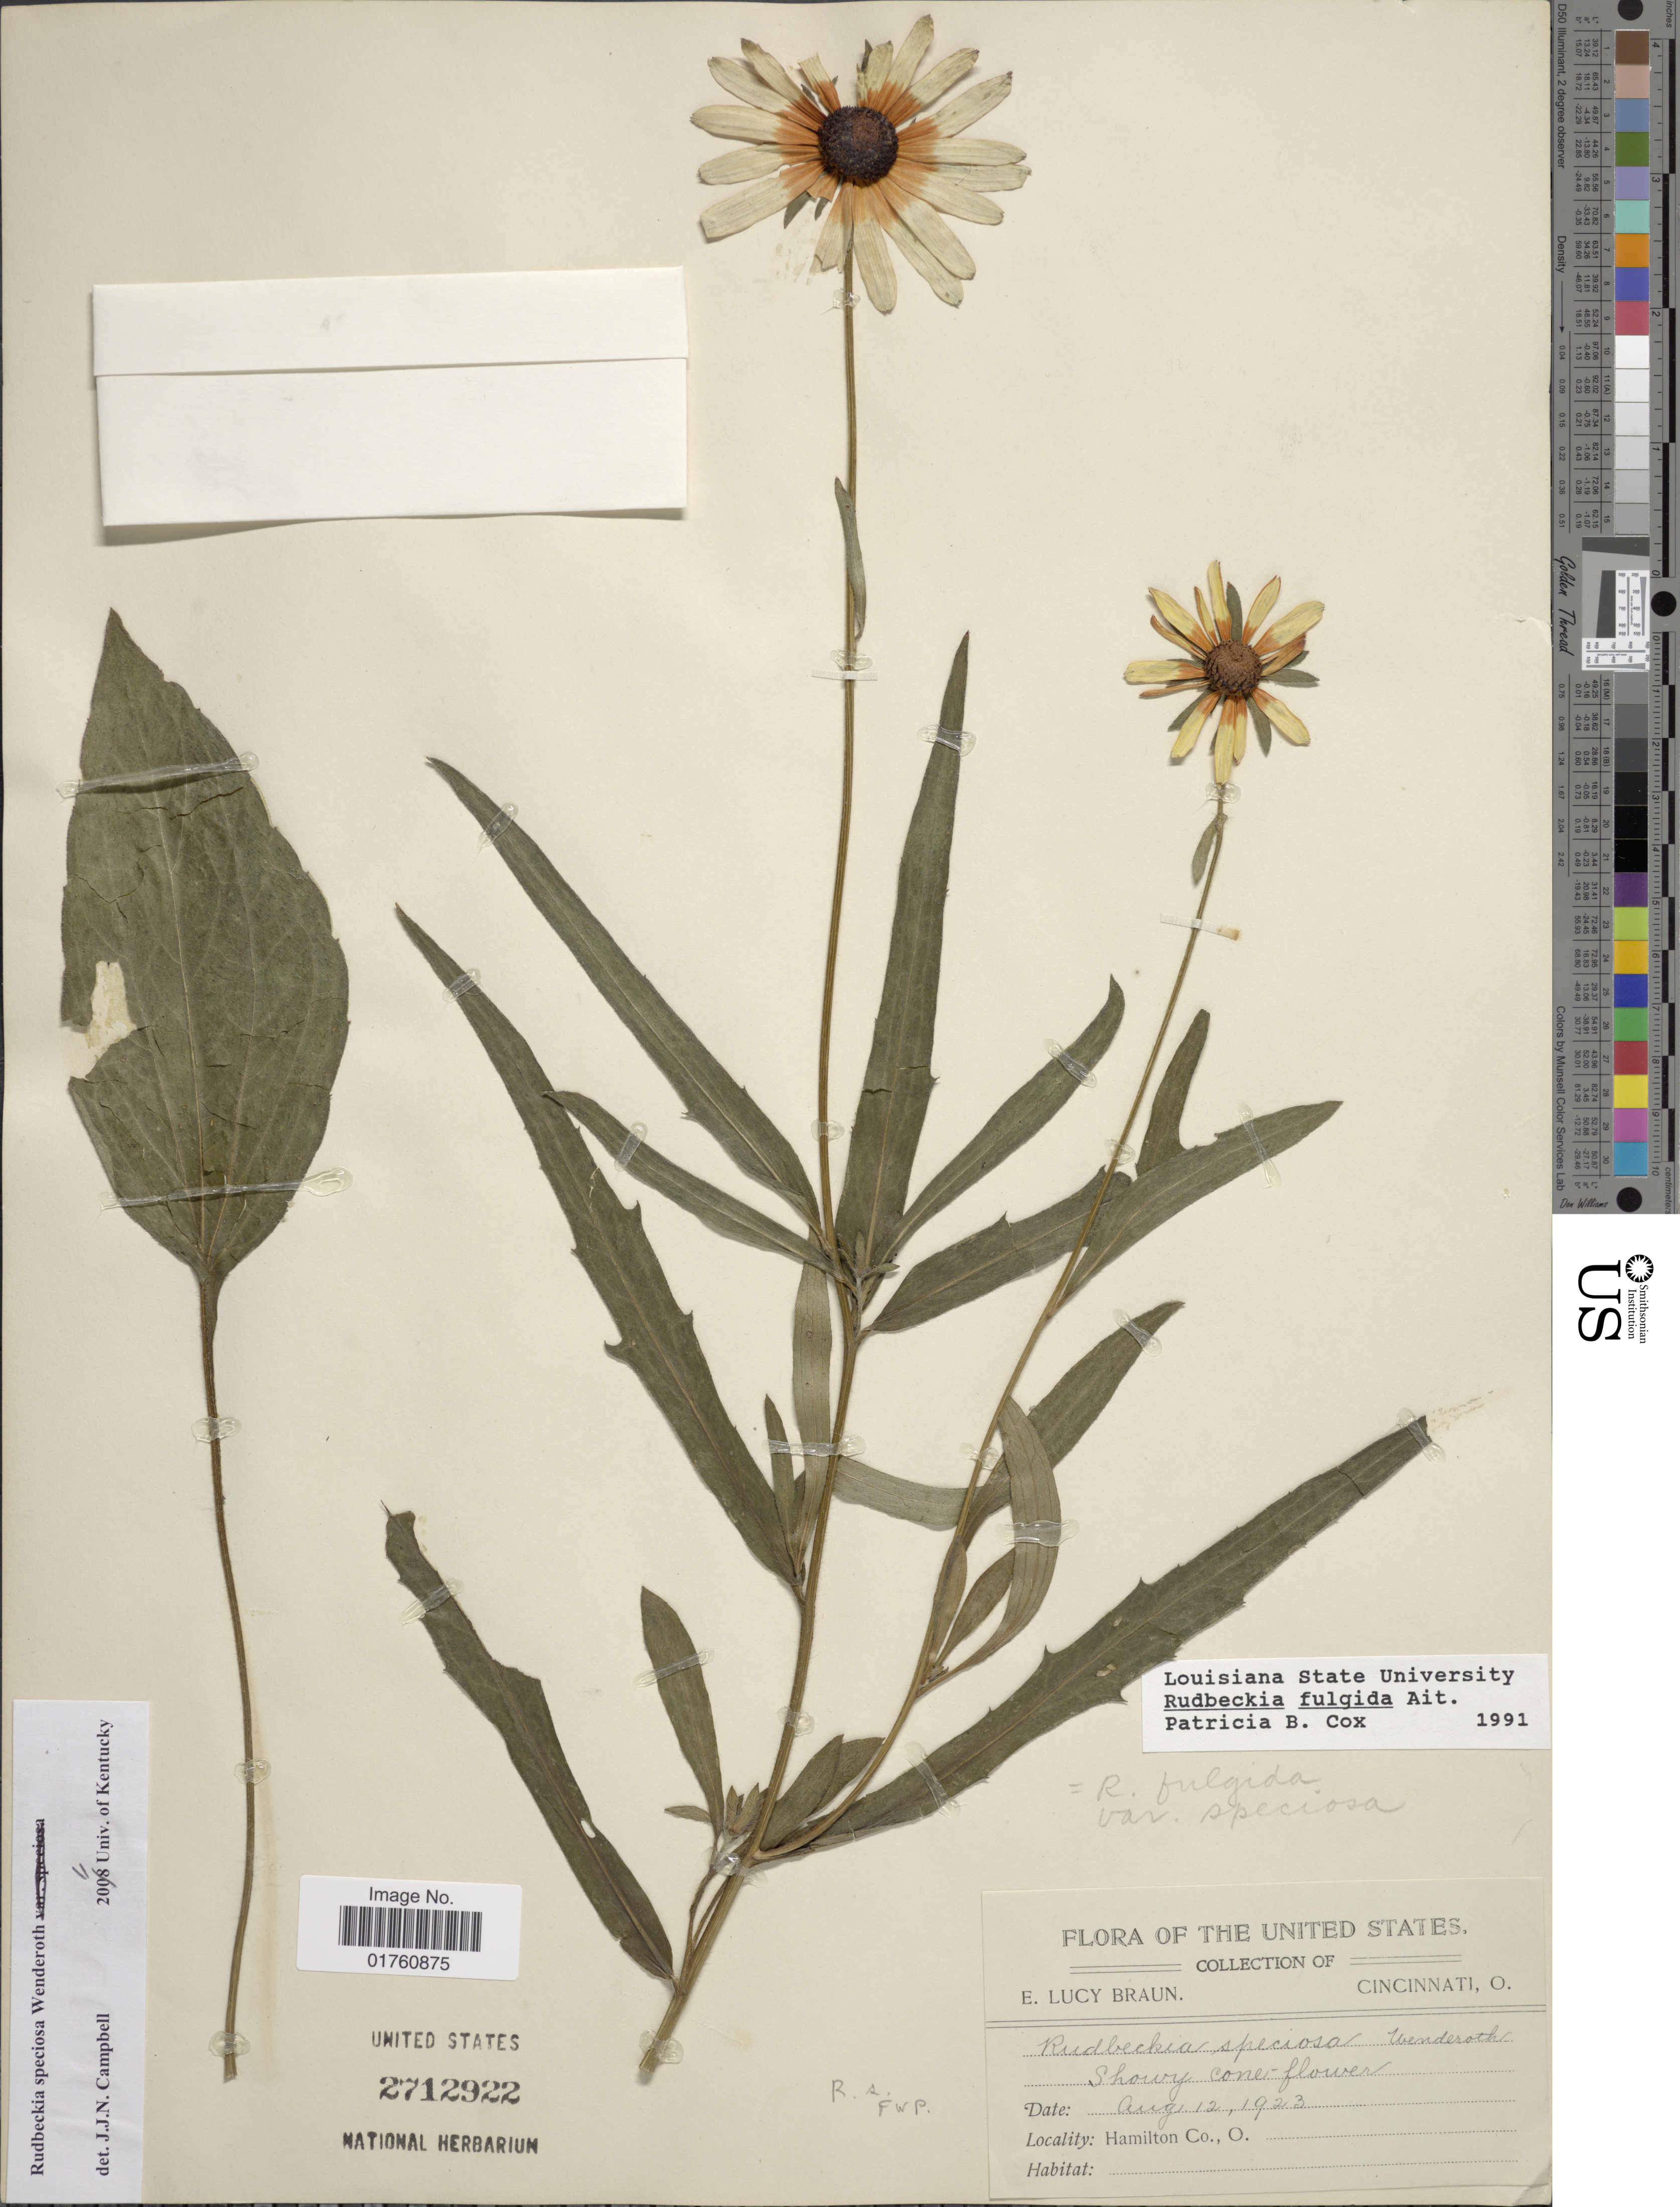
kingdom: Plantae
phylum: Tracheophyta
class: Magnoliopsida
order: Asterales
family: Asteraceae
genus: Rudbeckia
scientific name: Rudbeckia fulgida var. speciosa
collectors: E. L. Braun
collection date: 1923-08-12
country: United States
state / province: Ohio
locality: Hamilton Co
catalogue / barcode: US 2712922